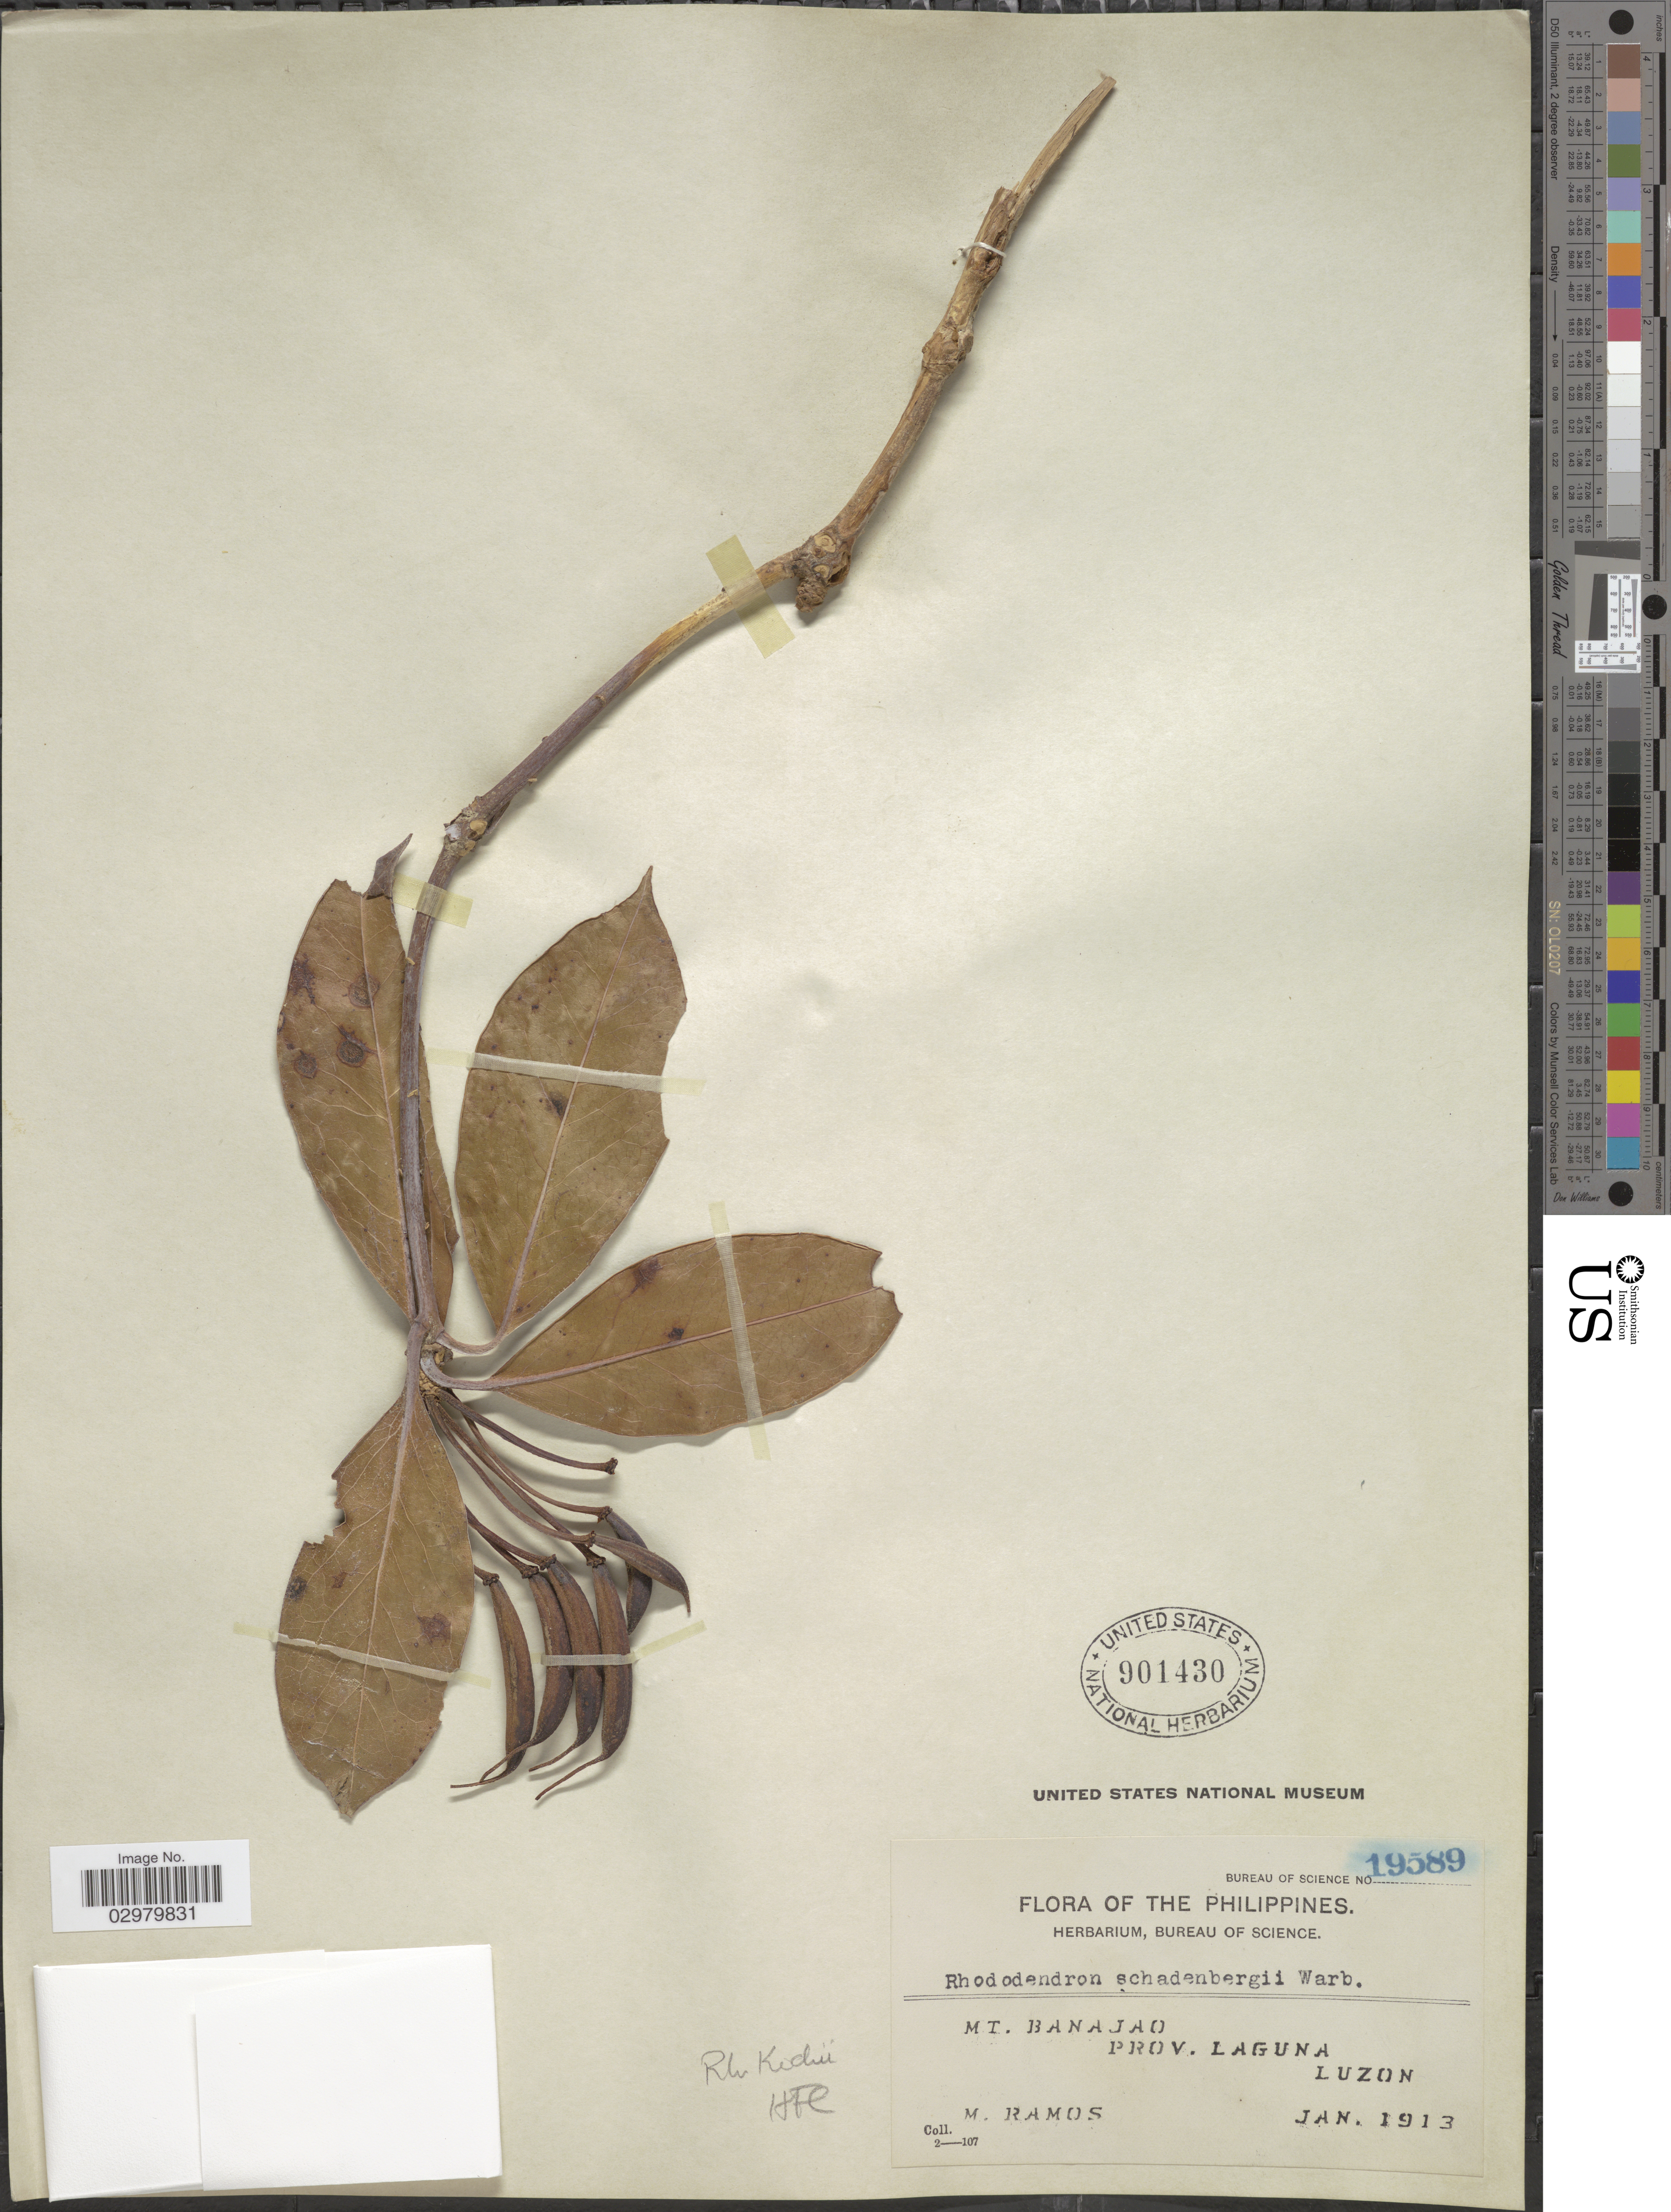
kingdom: Plantae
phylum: Tracheophyta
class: Magnoliopsida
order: Ericales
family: Ericaceae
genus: Rhododendron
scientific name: Rhododendron kochii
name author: Stein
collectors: M. Ramos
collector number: Bureau of Science 19589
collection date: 1913-01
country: Philippines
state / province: Calabarzon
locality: Mt. Banajao, Prov. Laguna. Luzon.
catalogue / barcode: US 901430